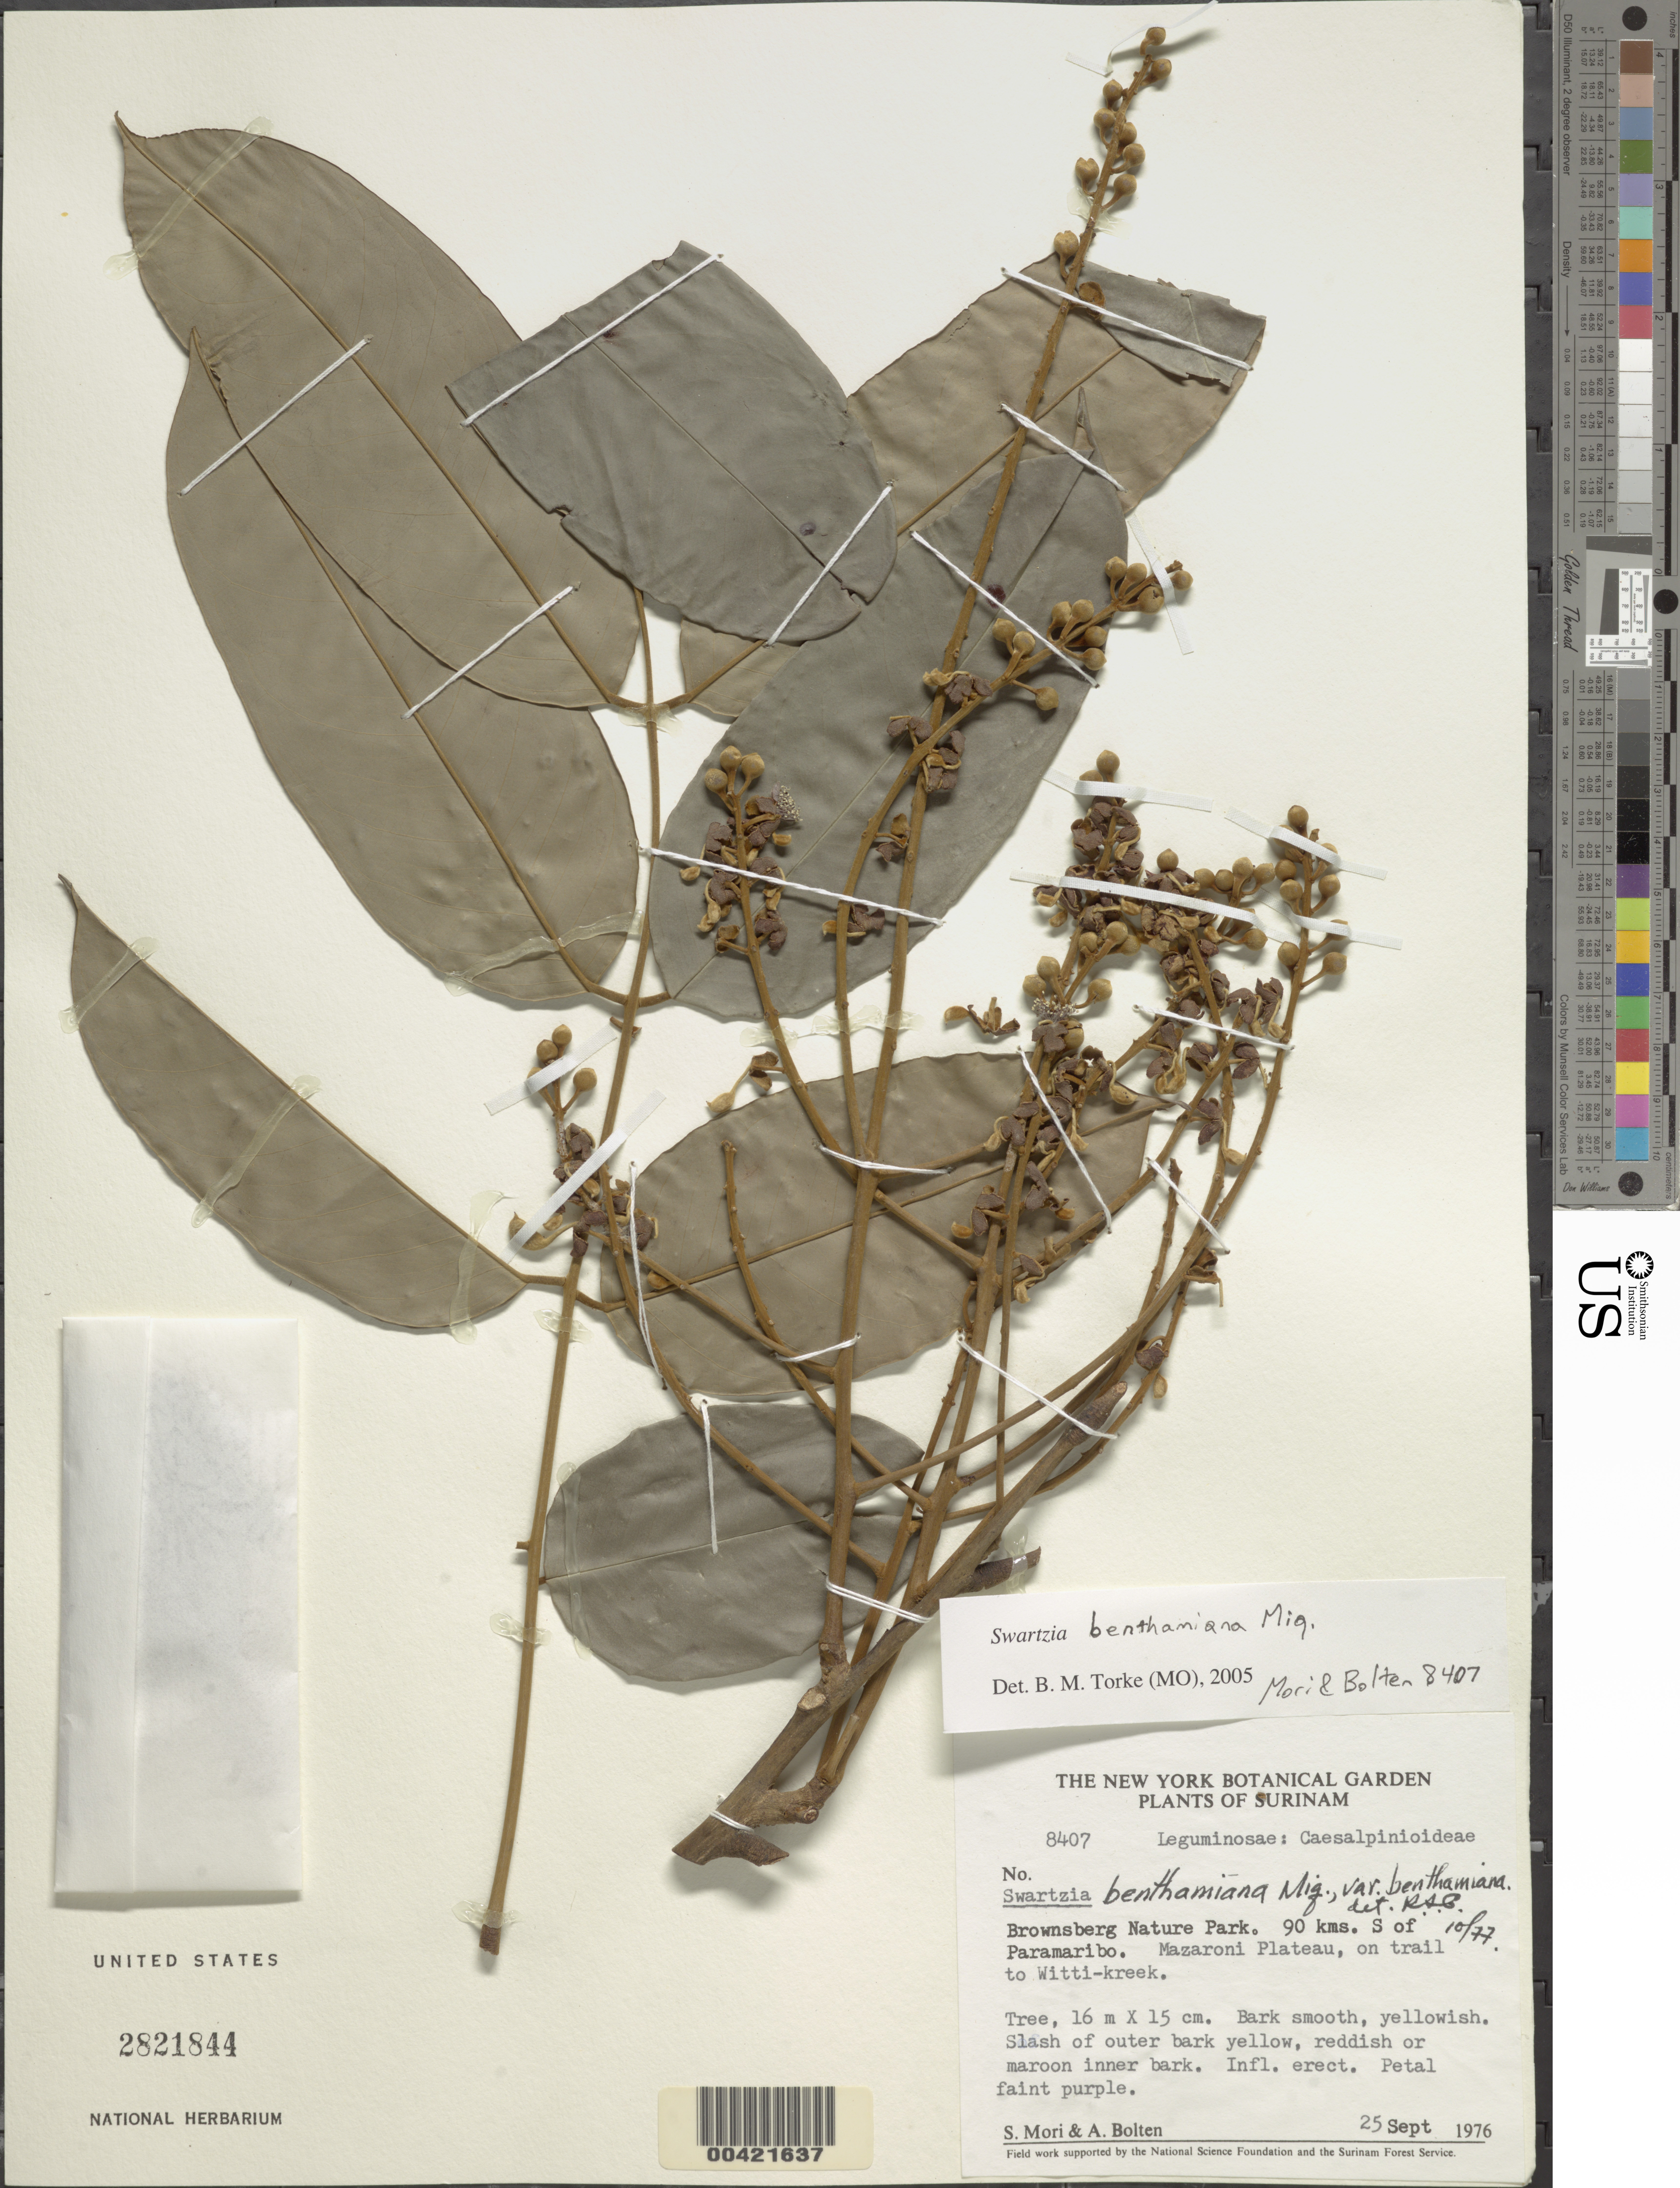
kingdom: Plantae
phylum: Tracheophyta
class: Magnoliopsida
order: Fabales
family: Fabaceae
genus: Swartzia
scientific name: Swartzia benthamiana var. benthamiana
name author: Miq.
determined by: Cowan, R. S.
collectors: S. Mori & A. Bolten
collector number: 8407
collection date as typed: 25 Sep 1976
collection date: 1976-09-25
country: Suriname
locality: Brownsberg nature park; mazaroni plateau, on trail to witti-kreek; 90 kms, s of paramaribo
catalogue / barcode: US 2821844